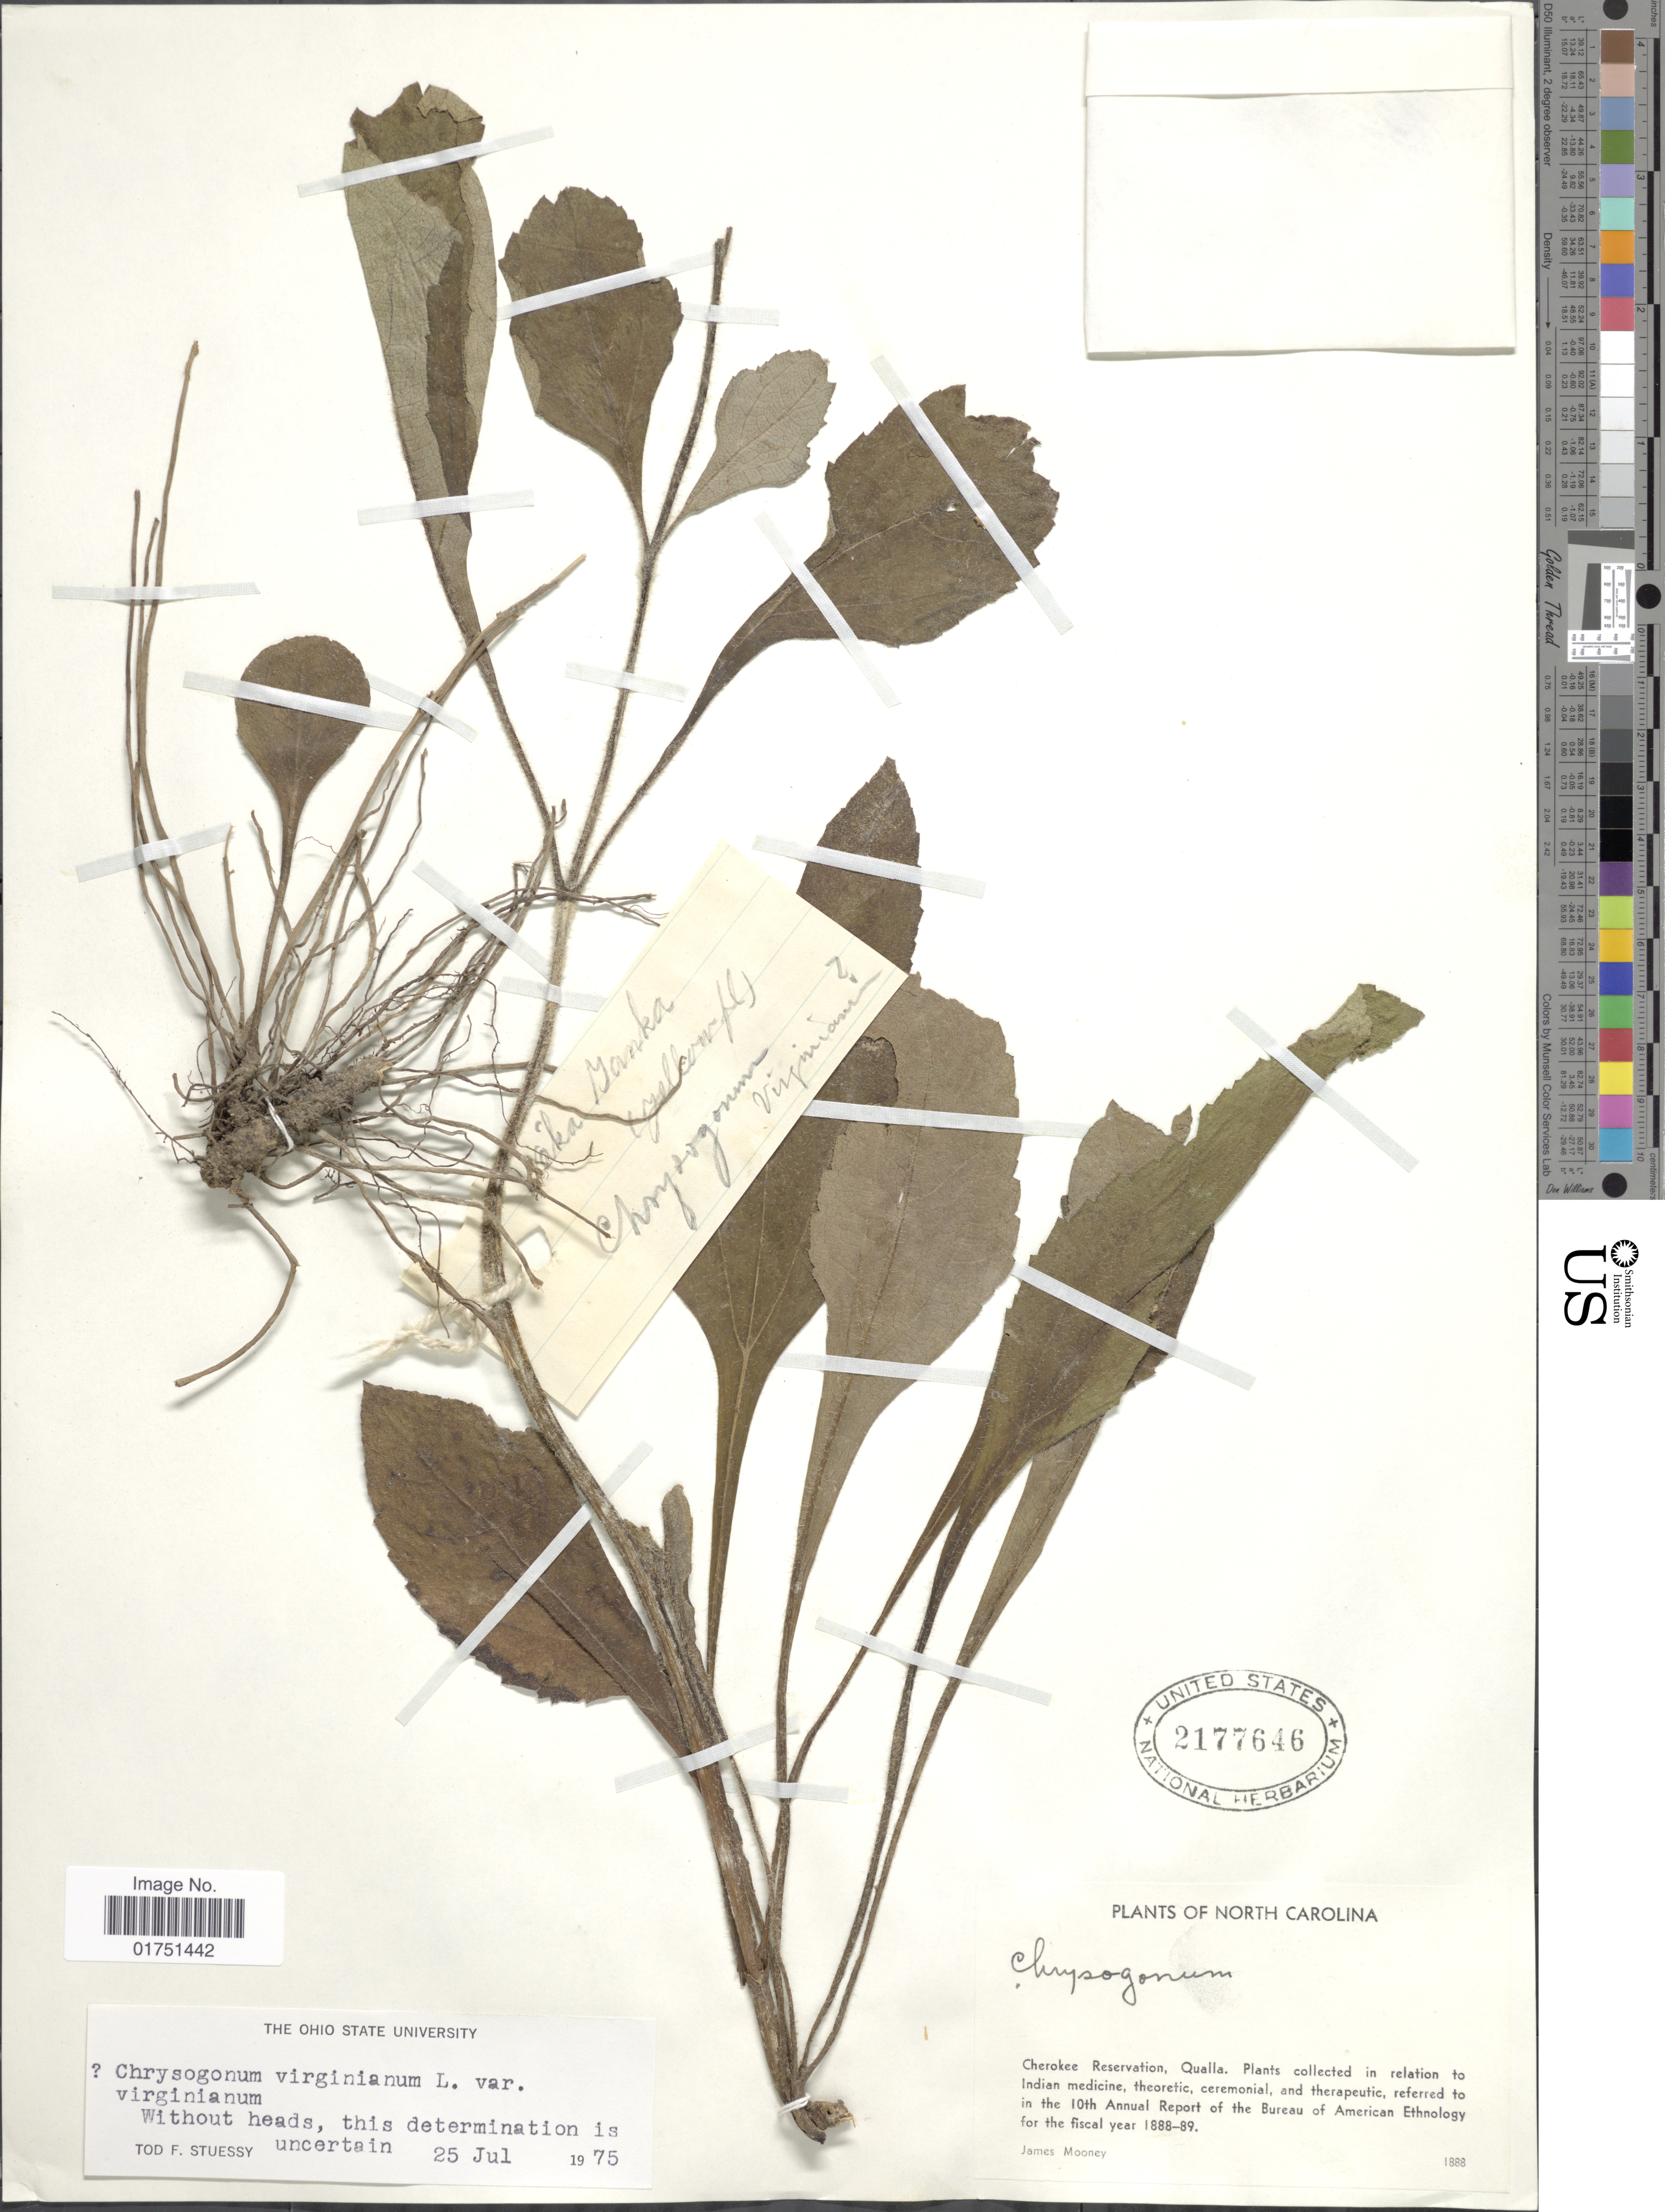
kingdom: Plantae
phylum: Tracheophyta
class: Magnoliopsida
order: Asterales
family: Asteraceae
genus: Chrysogonum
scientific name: Chrysogonum virginianum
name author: L.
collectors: J. Mooney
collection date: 1888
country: United States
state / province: North Carolina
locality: Cherokee Reservation, Qualla.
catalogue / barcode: US 2177646